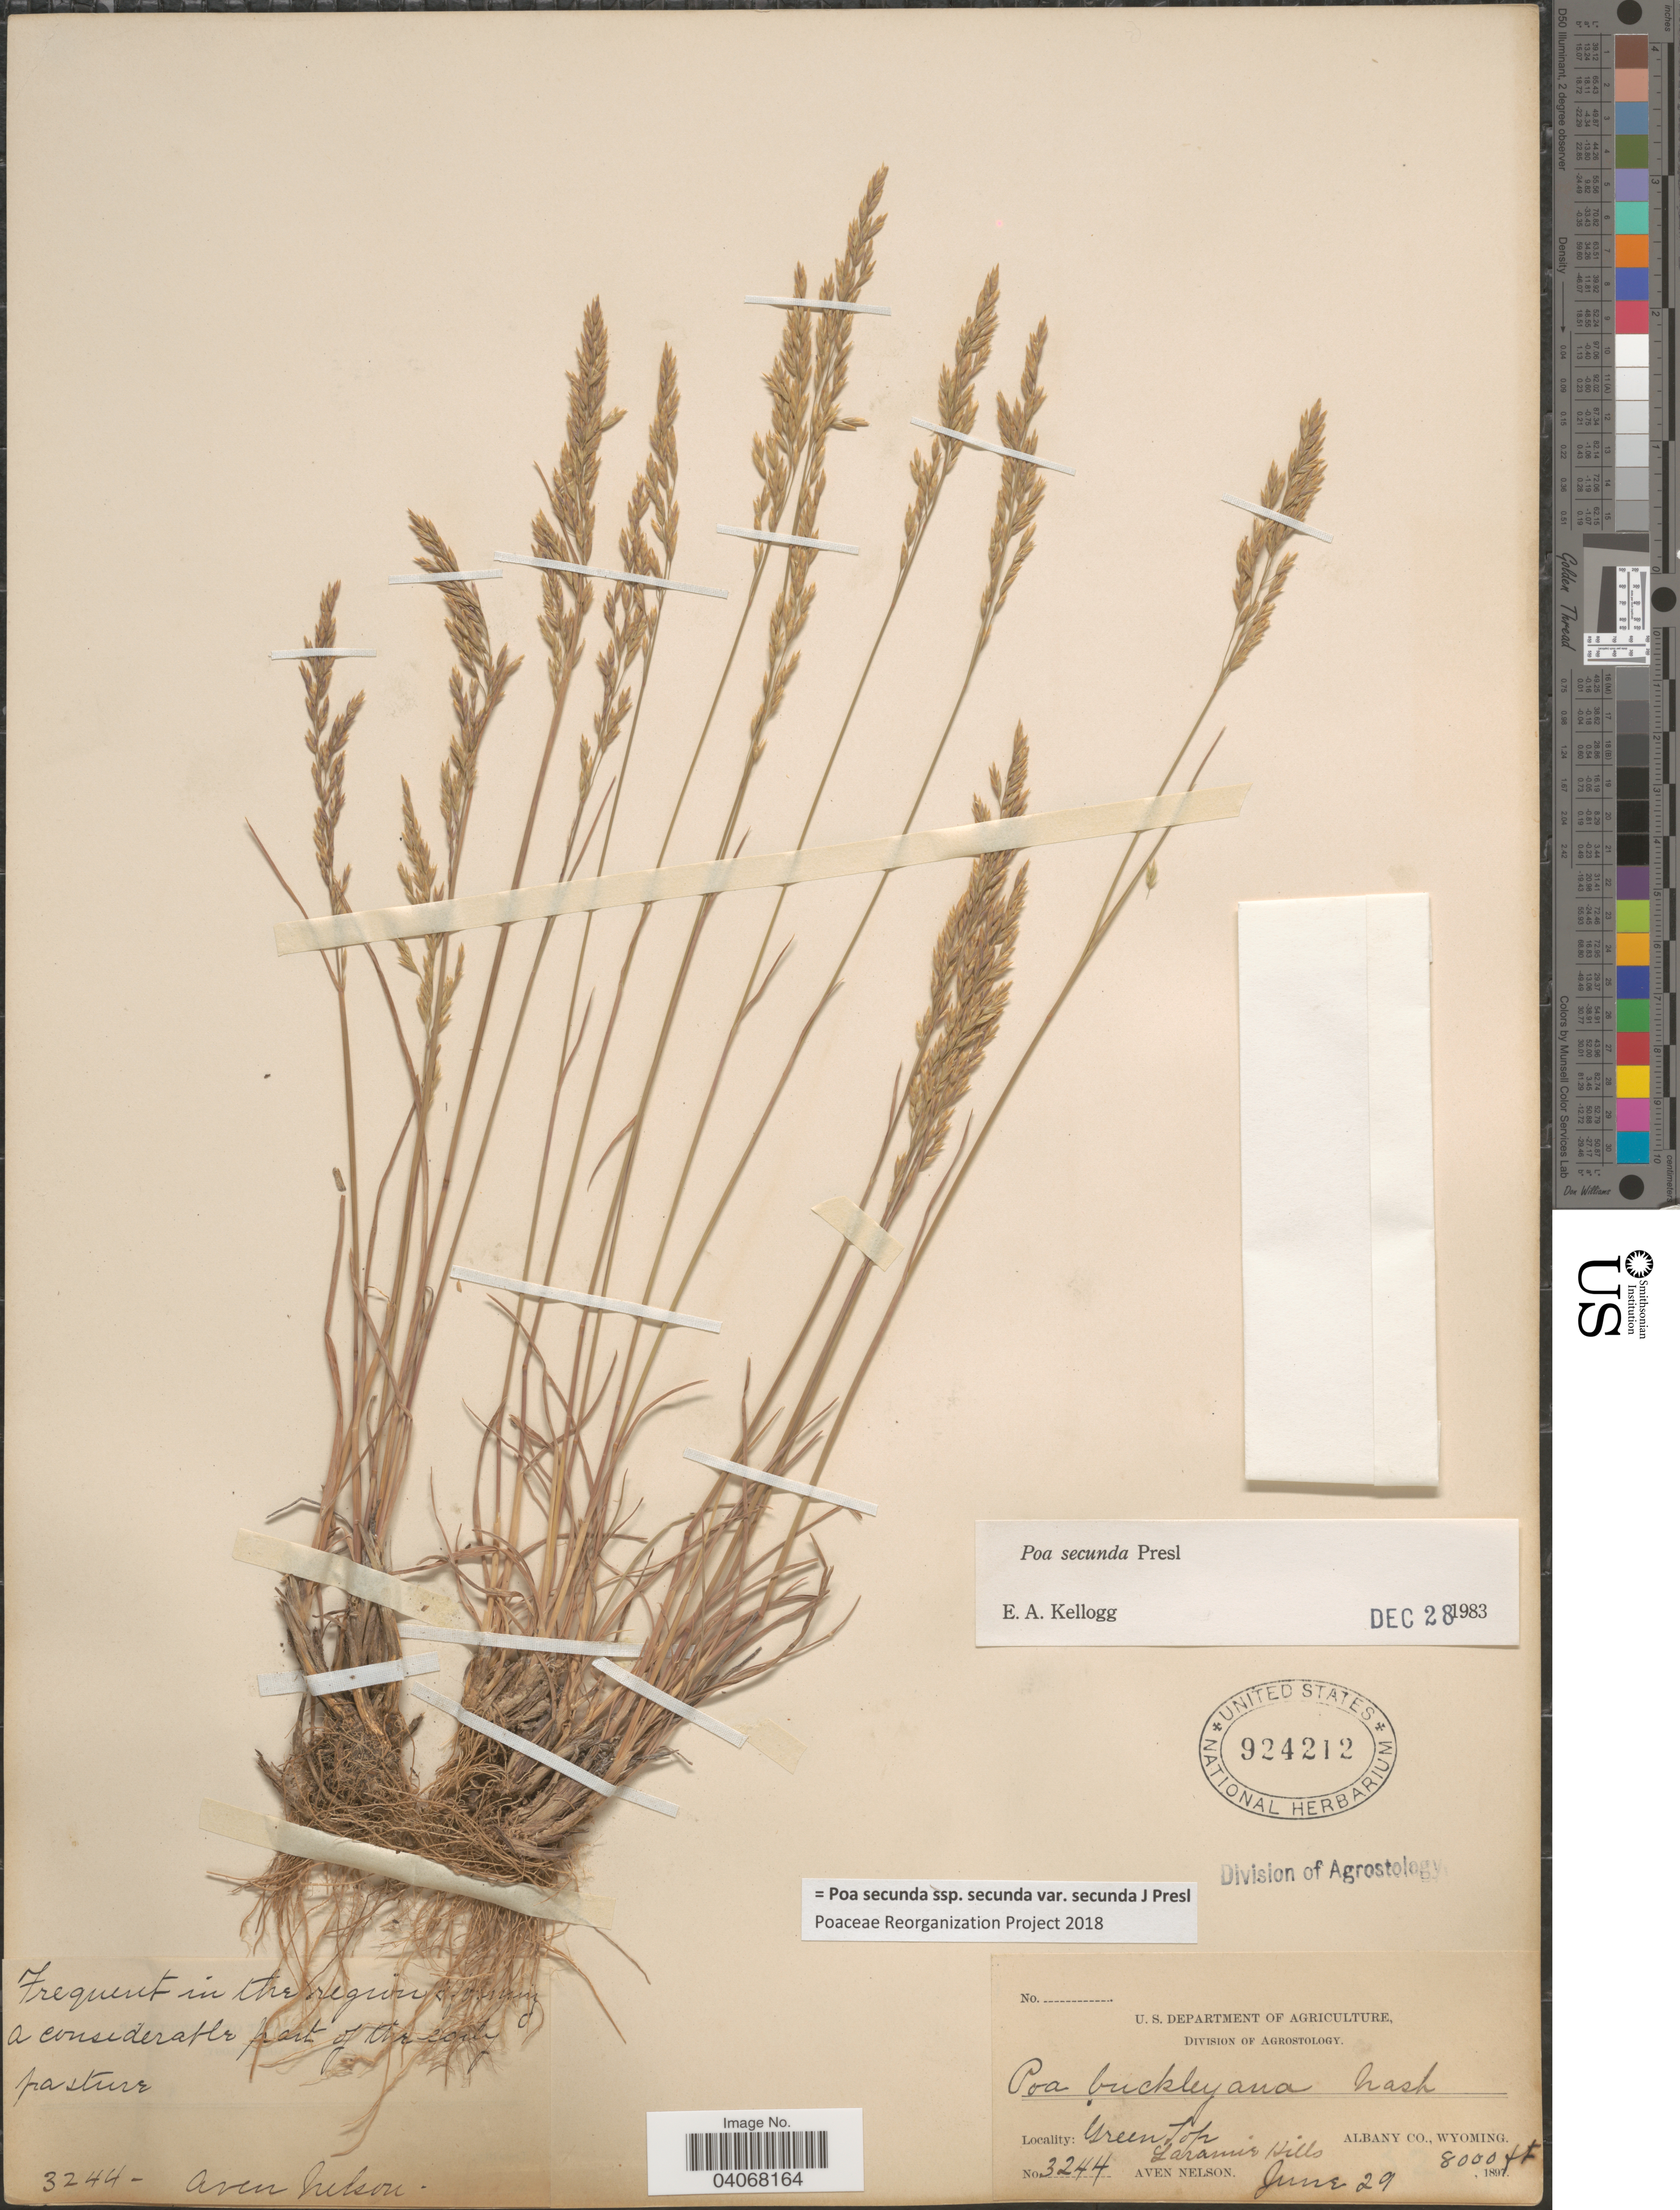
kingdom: Plantae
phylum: Tracheophyta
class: Liliopsida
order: Poales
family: Poaceae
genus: Poa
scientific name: Poa secunda subsp. secunda var. secunda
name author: J. Presl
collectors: A. Nelson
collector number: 3244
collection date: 1897-06-29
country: United States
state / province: Wyoming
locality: Green Top. Laramie Hills. Albany Co.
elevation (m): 2438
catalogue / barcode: US 924212